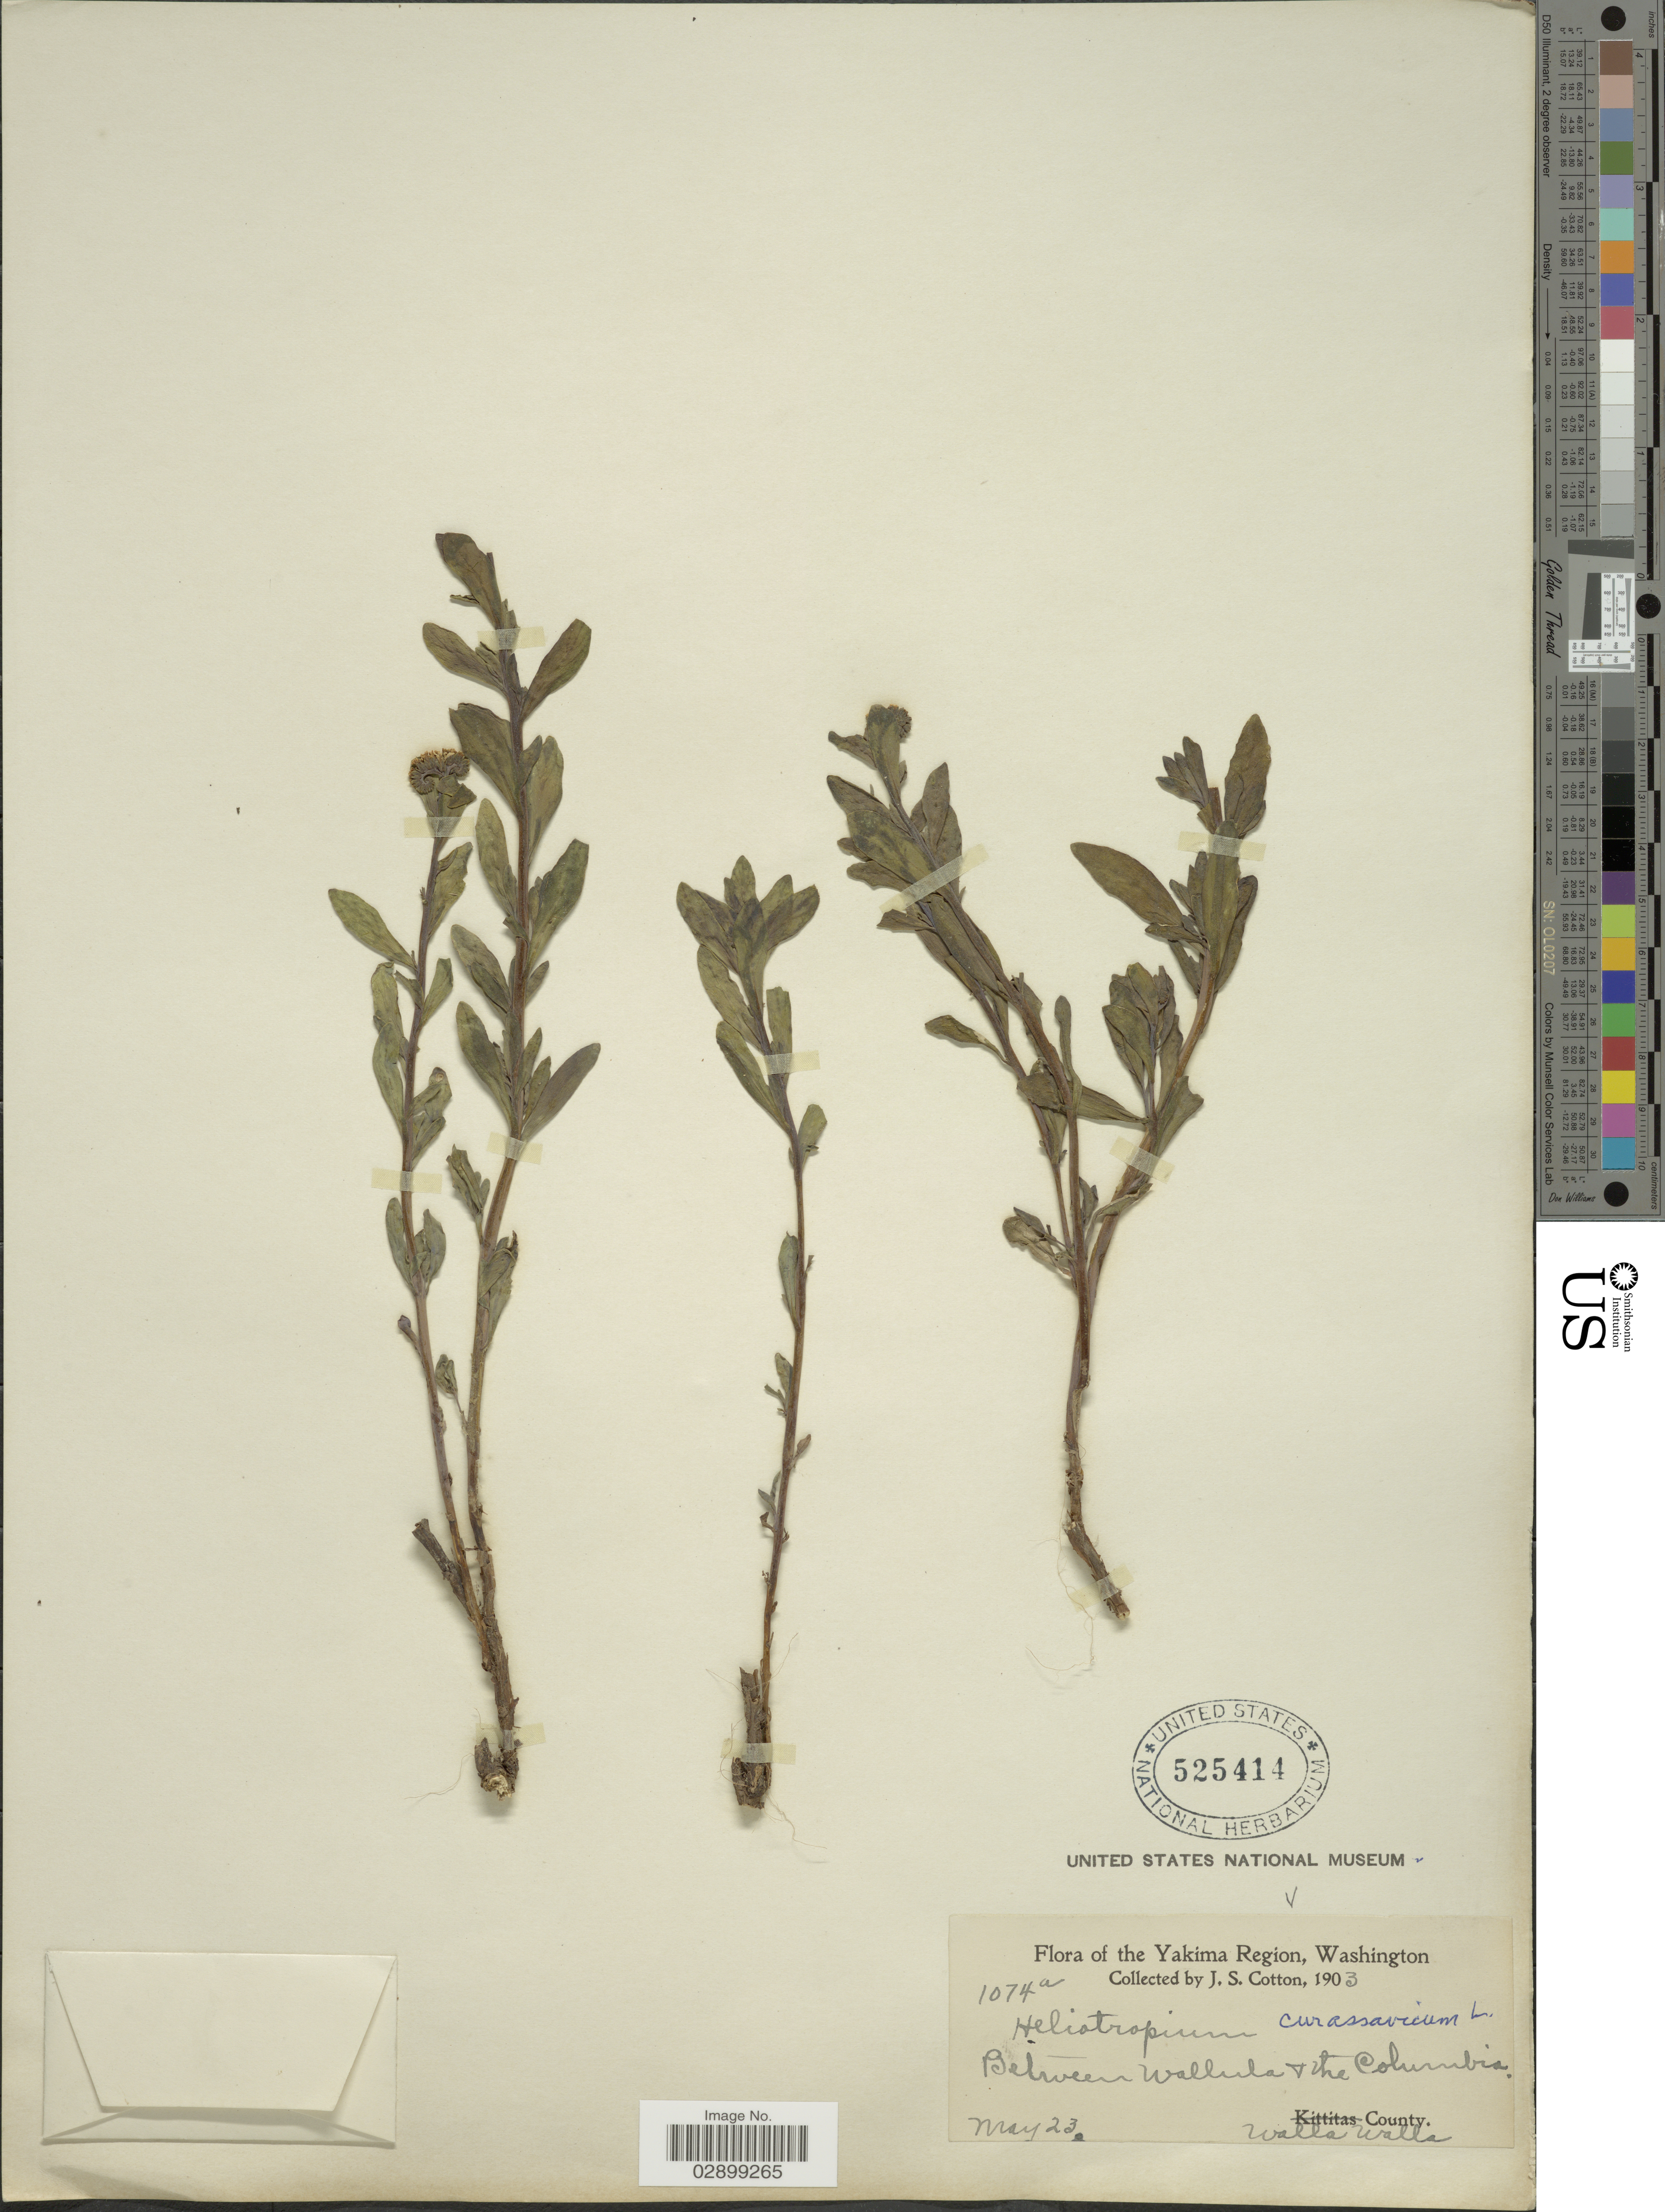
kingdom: Plantae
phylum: Tracheophyta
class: Magnoliopsida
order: Boraginales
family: Heliotropiaceae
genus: Heliotropium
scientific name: Heliotropium curassavicum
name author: L.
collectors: J. S. Cotton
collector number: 1074a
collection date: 1903-05-23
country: United States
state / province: Washington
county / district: Walla Walla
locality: Yakima Region. Between Wallula & the Columbia. Walla Walla County.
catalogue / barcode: US 525414